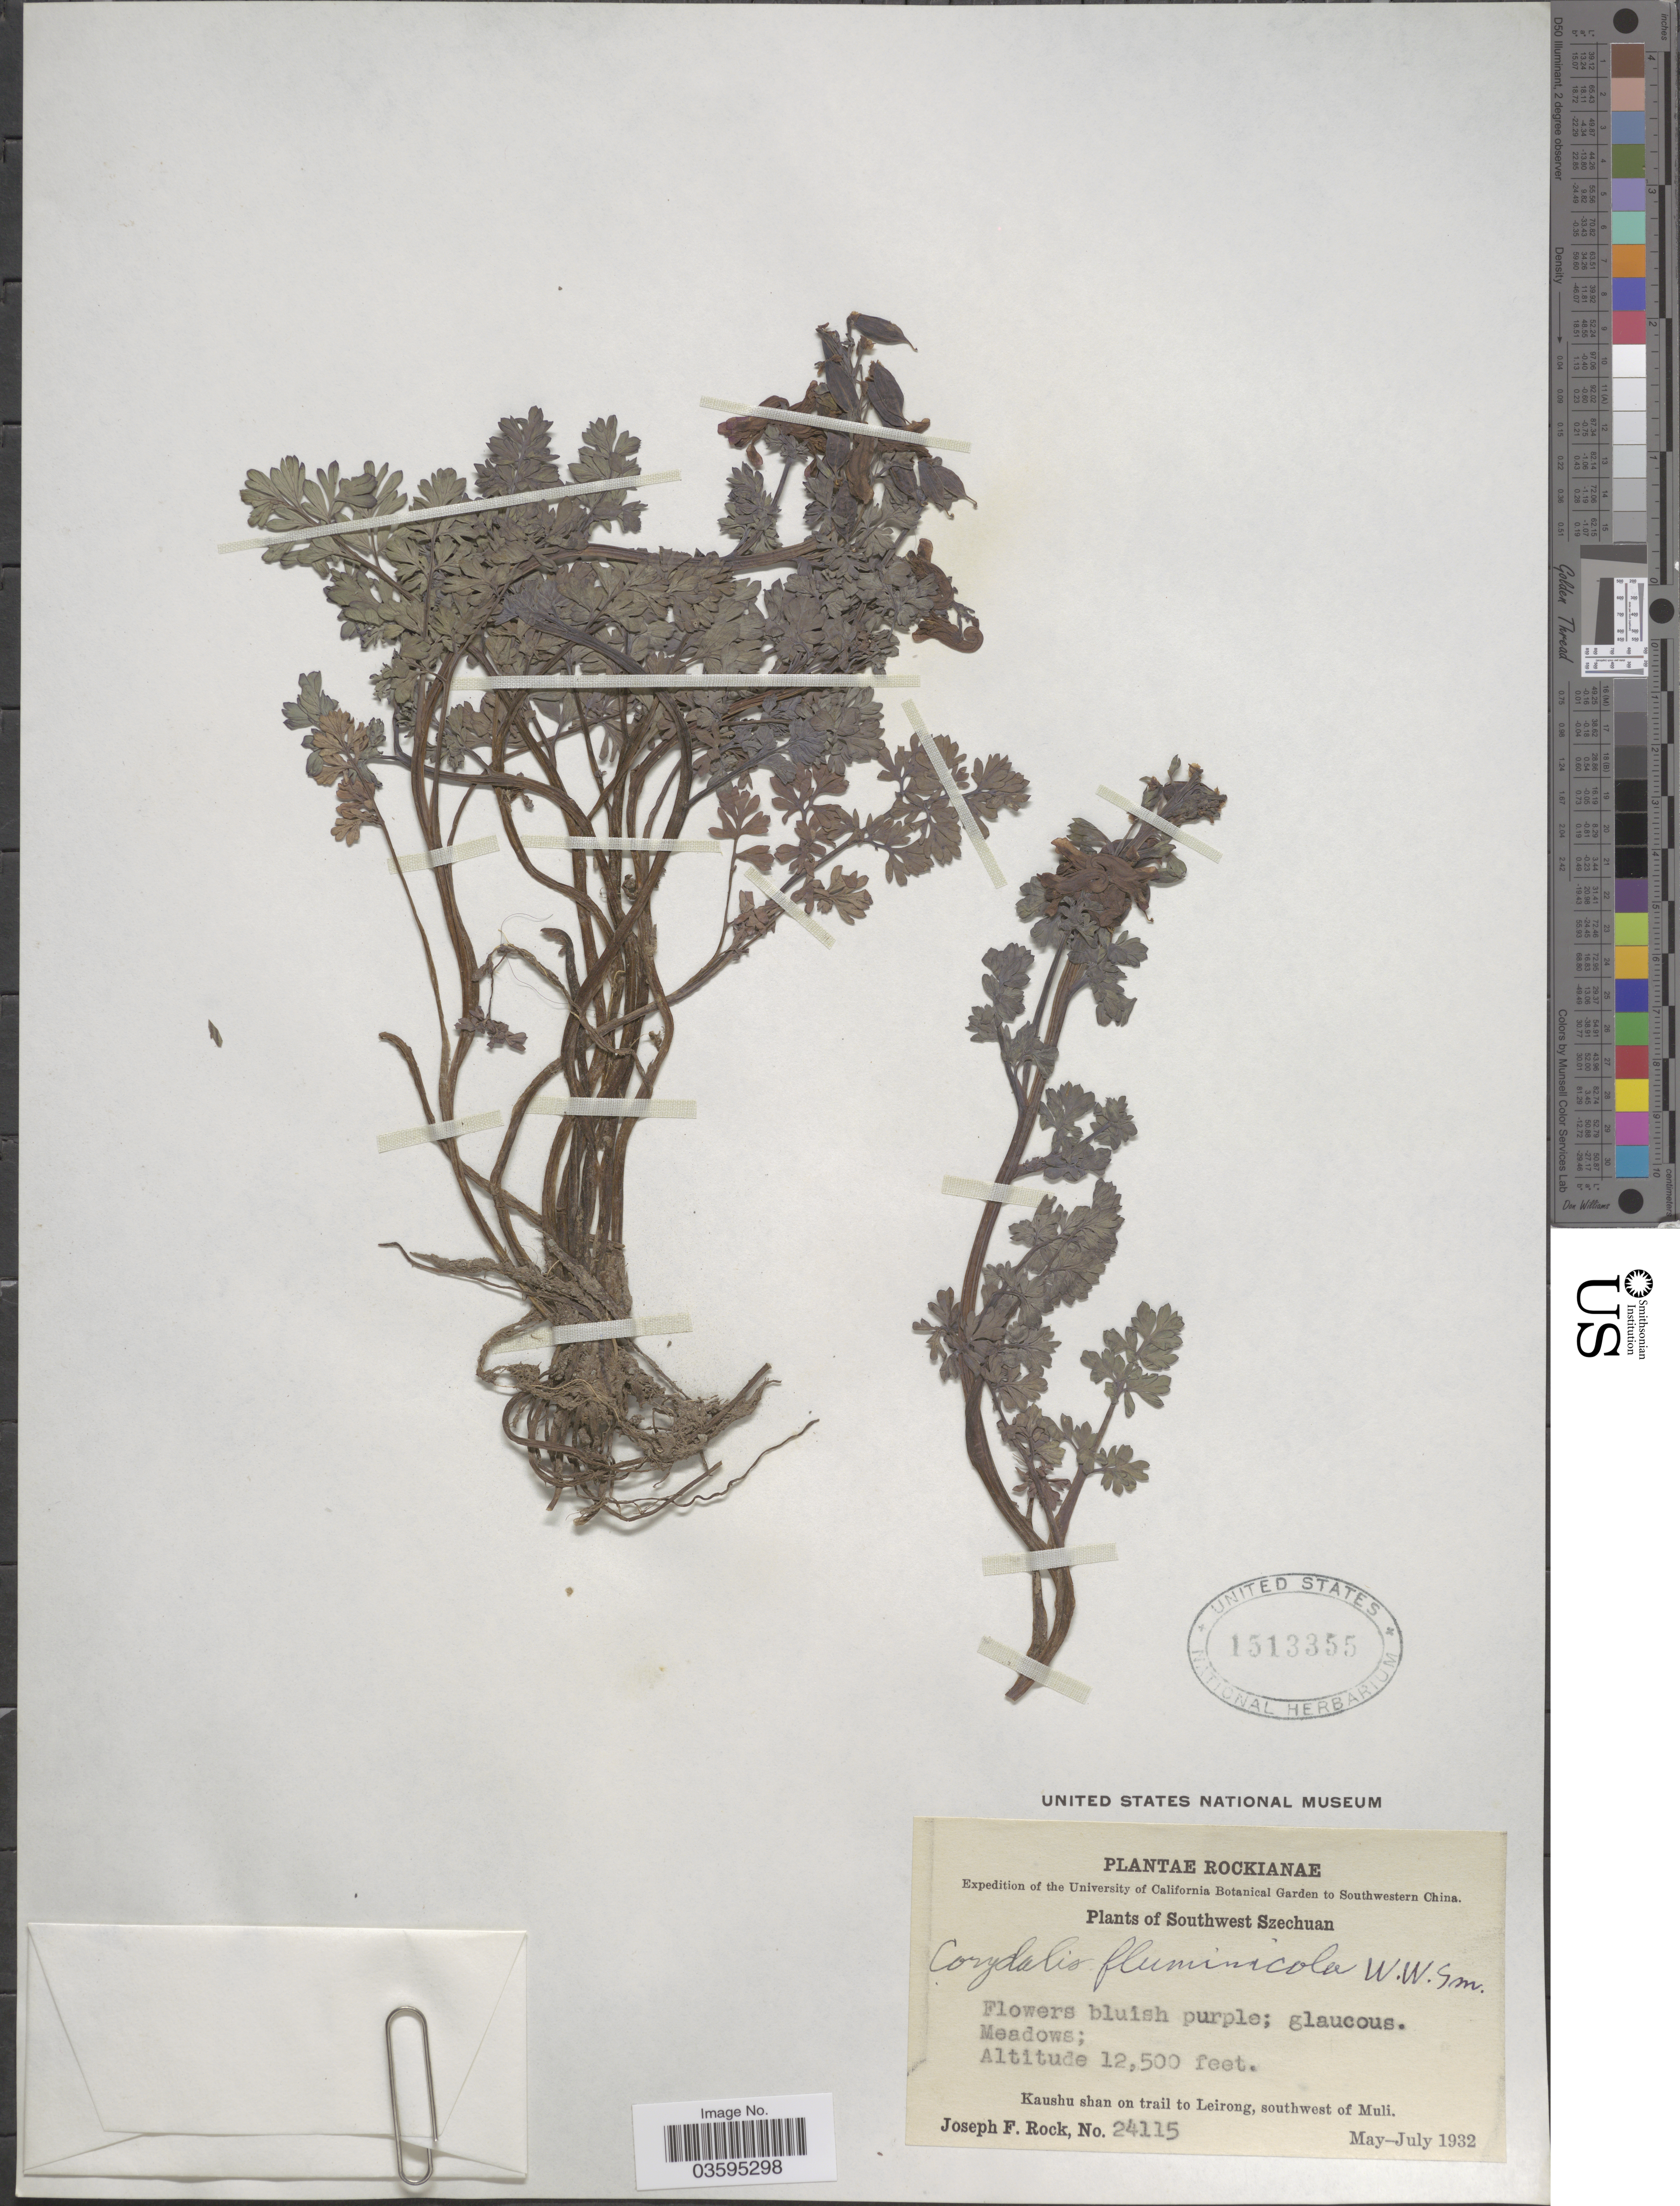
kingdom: Plantae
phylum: Tracheophyta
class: Magnoliopsida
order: Ranunculales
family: Papaveraceae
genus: Corydalis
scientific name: Corydalis hamata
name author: Franch.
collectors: J. F. Rock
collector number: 24115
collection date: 1932-05/1932-07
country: China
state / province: Sichuan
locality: Southwestern China. Southwest Szechuan. Kaushu shan on trail to Leirong, southwest of Muli.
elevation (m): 3810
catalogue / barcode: US 1513355